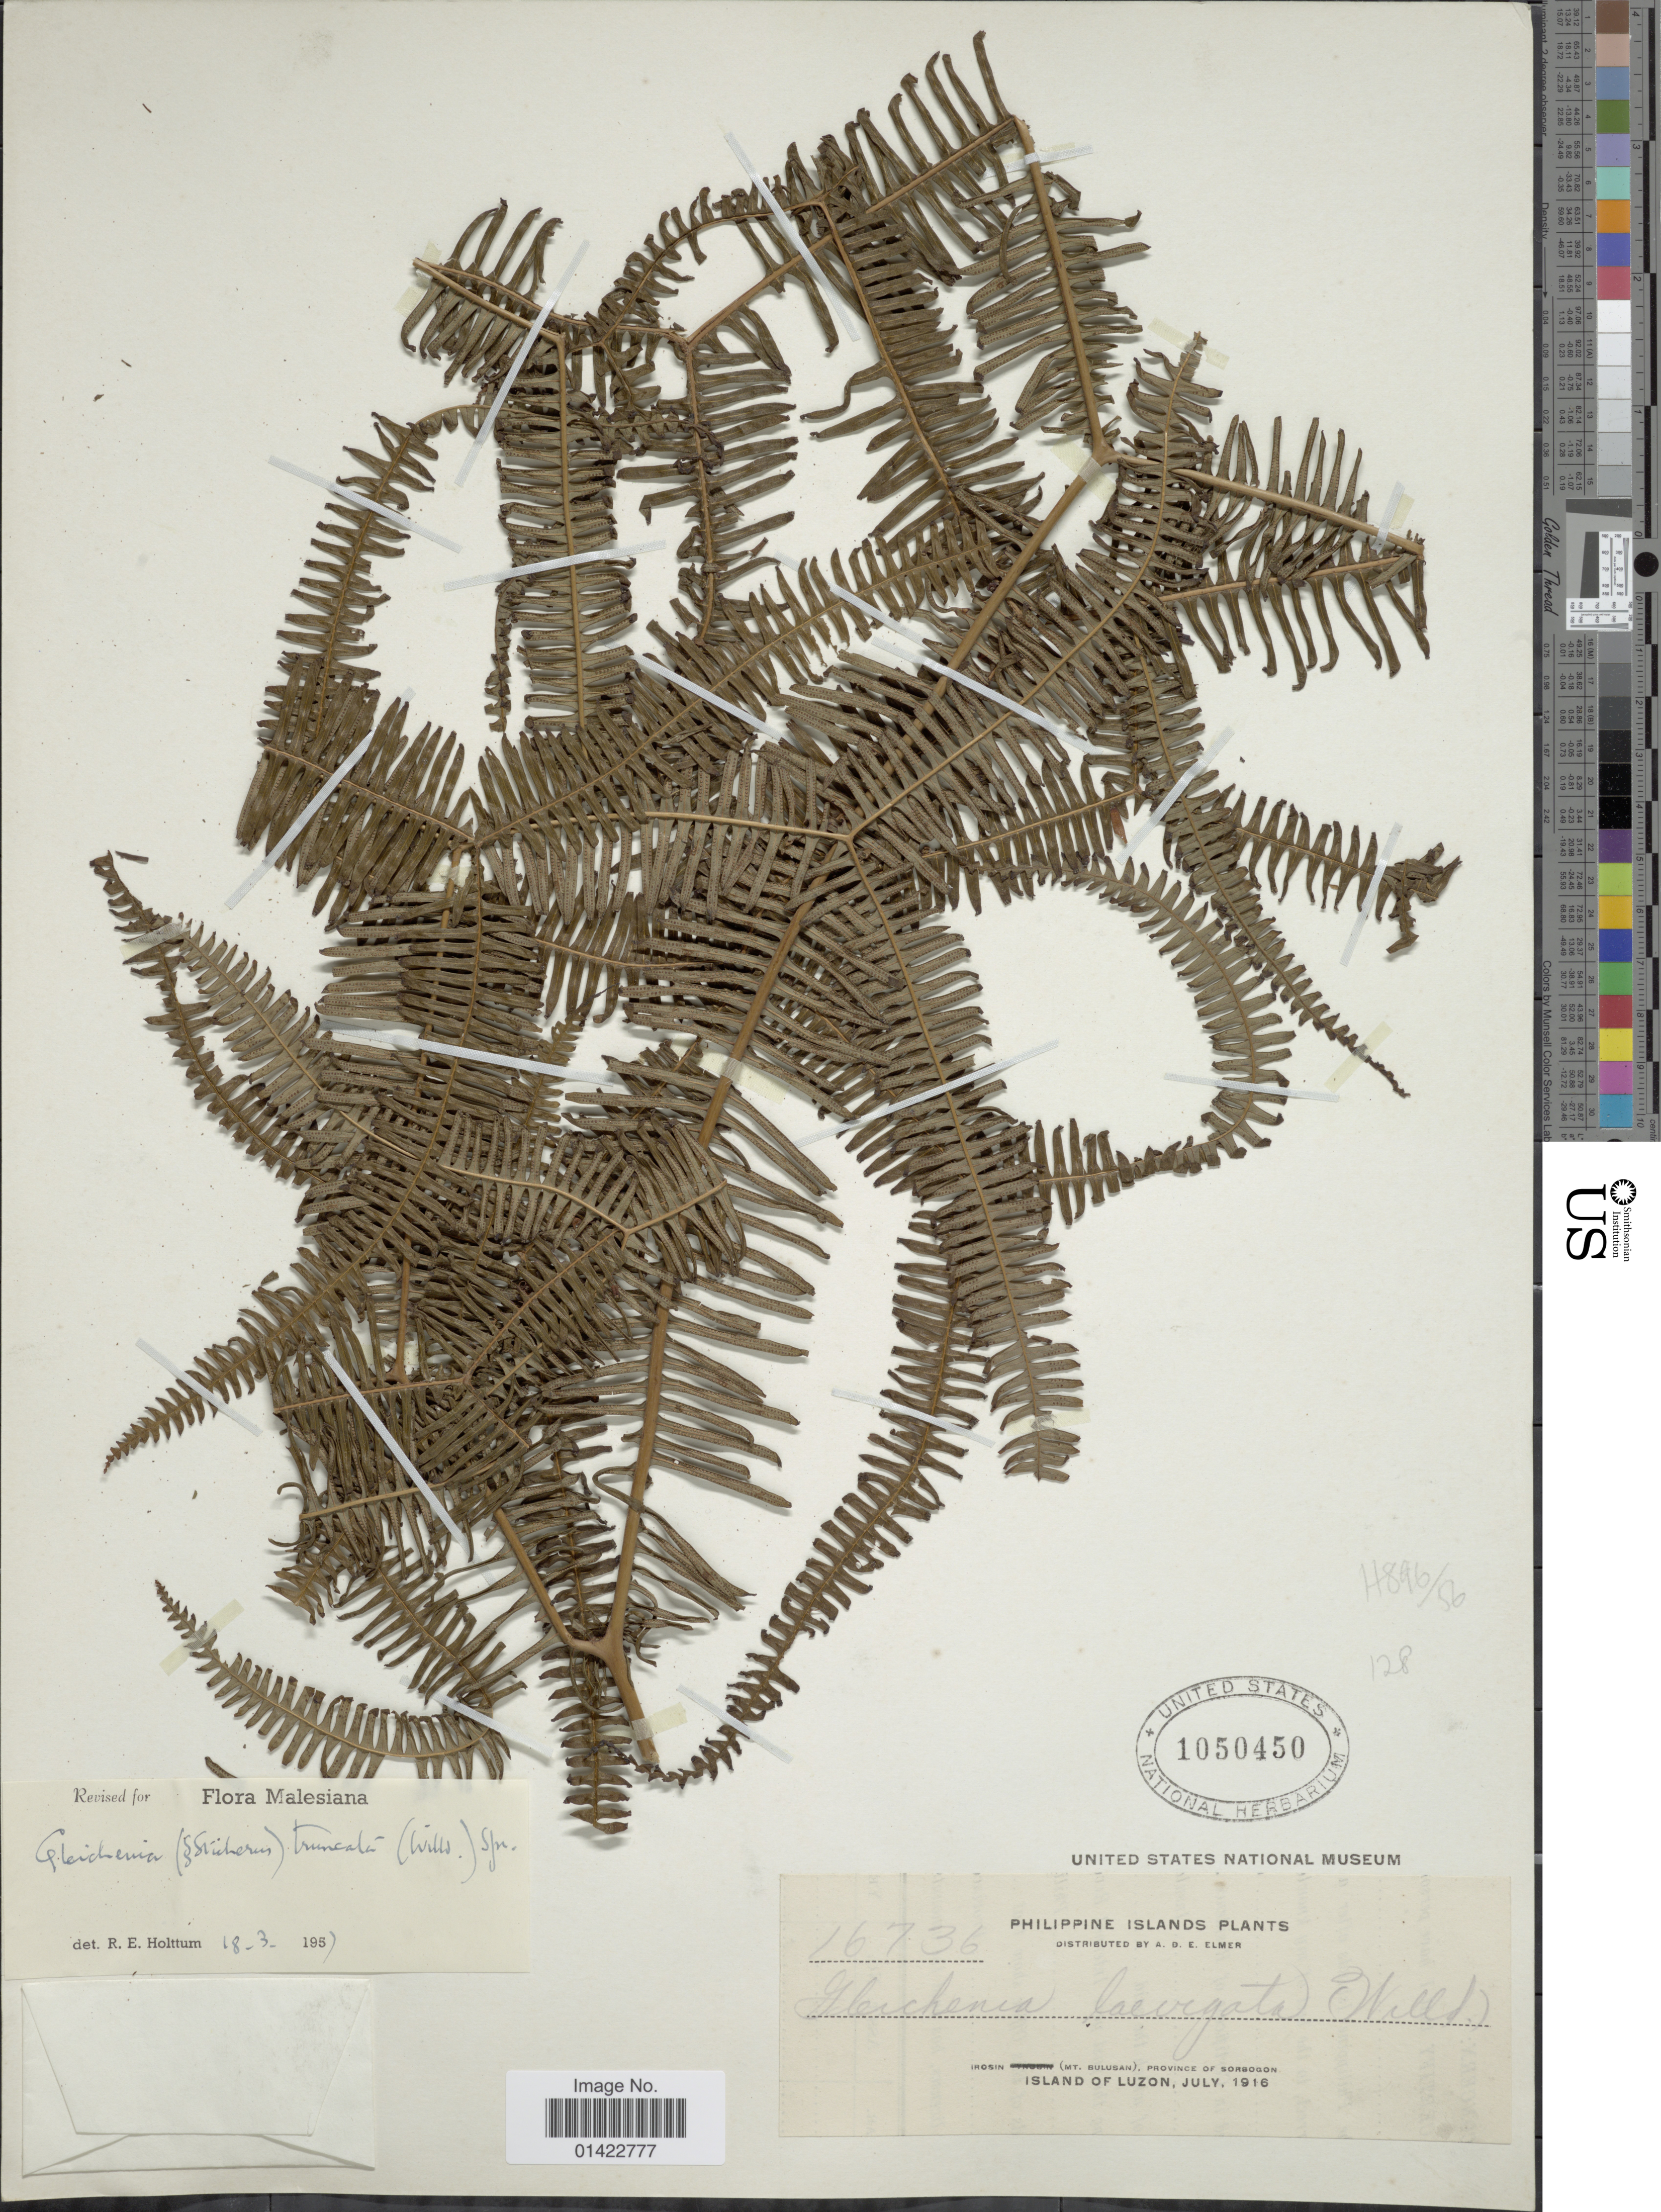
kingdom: Plantae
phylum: Tracheophyta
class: Polypodiopsida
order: Gleicheniales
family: Gleicheniaceae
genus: Sticherus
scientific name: Sticherus truncatus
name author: (Willd.) Nakai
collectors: A. D. E. Elmer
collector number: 16736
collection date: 1916-07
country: Philippines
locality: Irosin (Mt. Bulusan), Province of Sorsogon. Island of Luzon.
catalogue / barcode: US 1050450